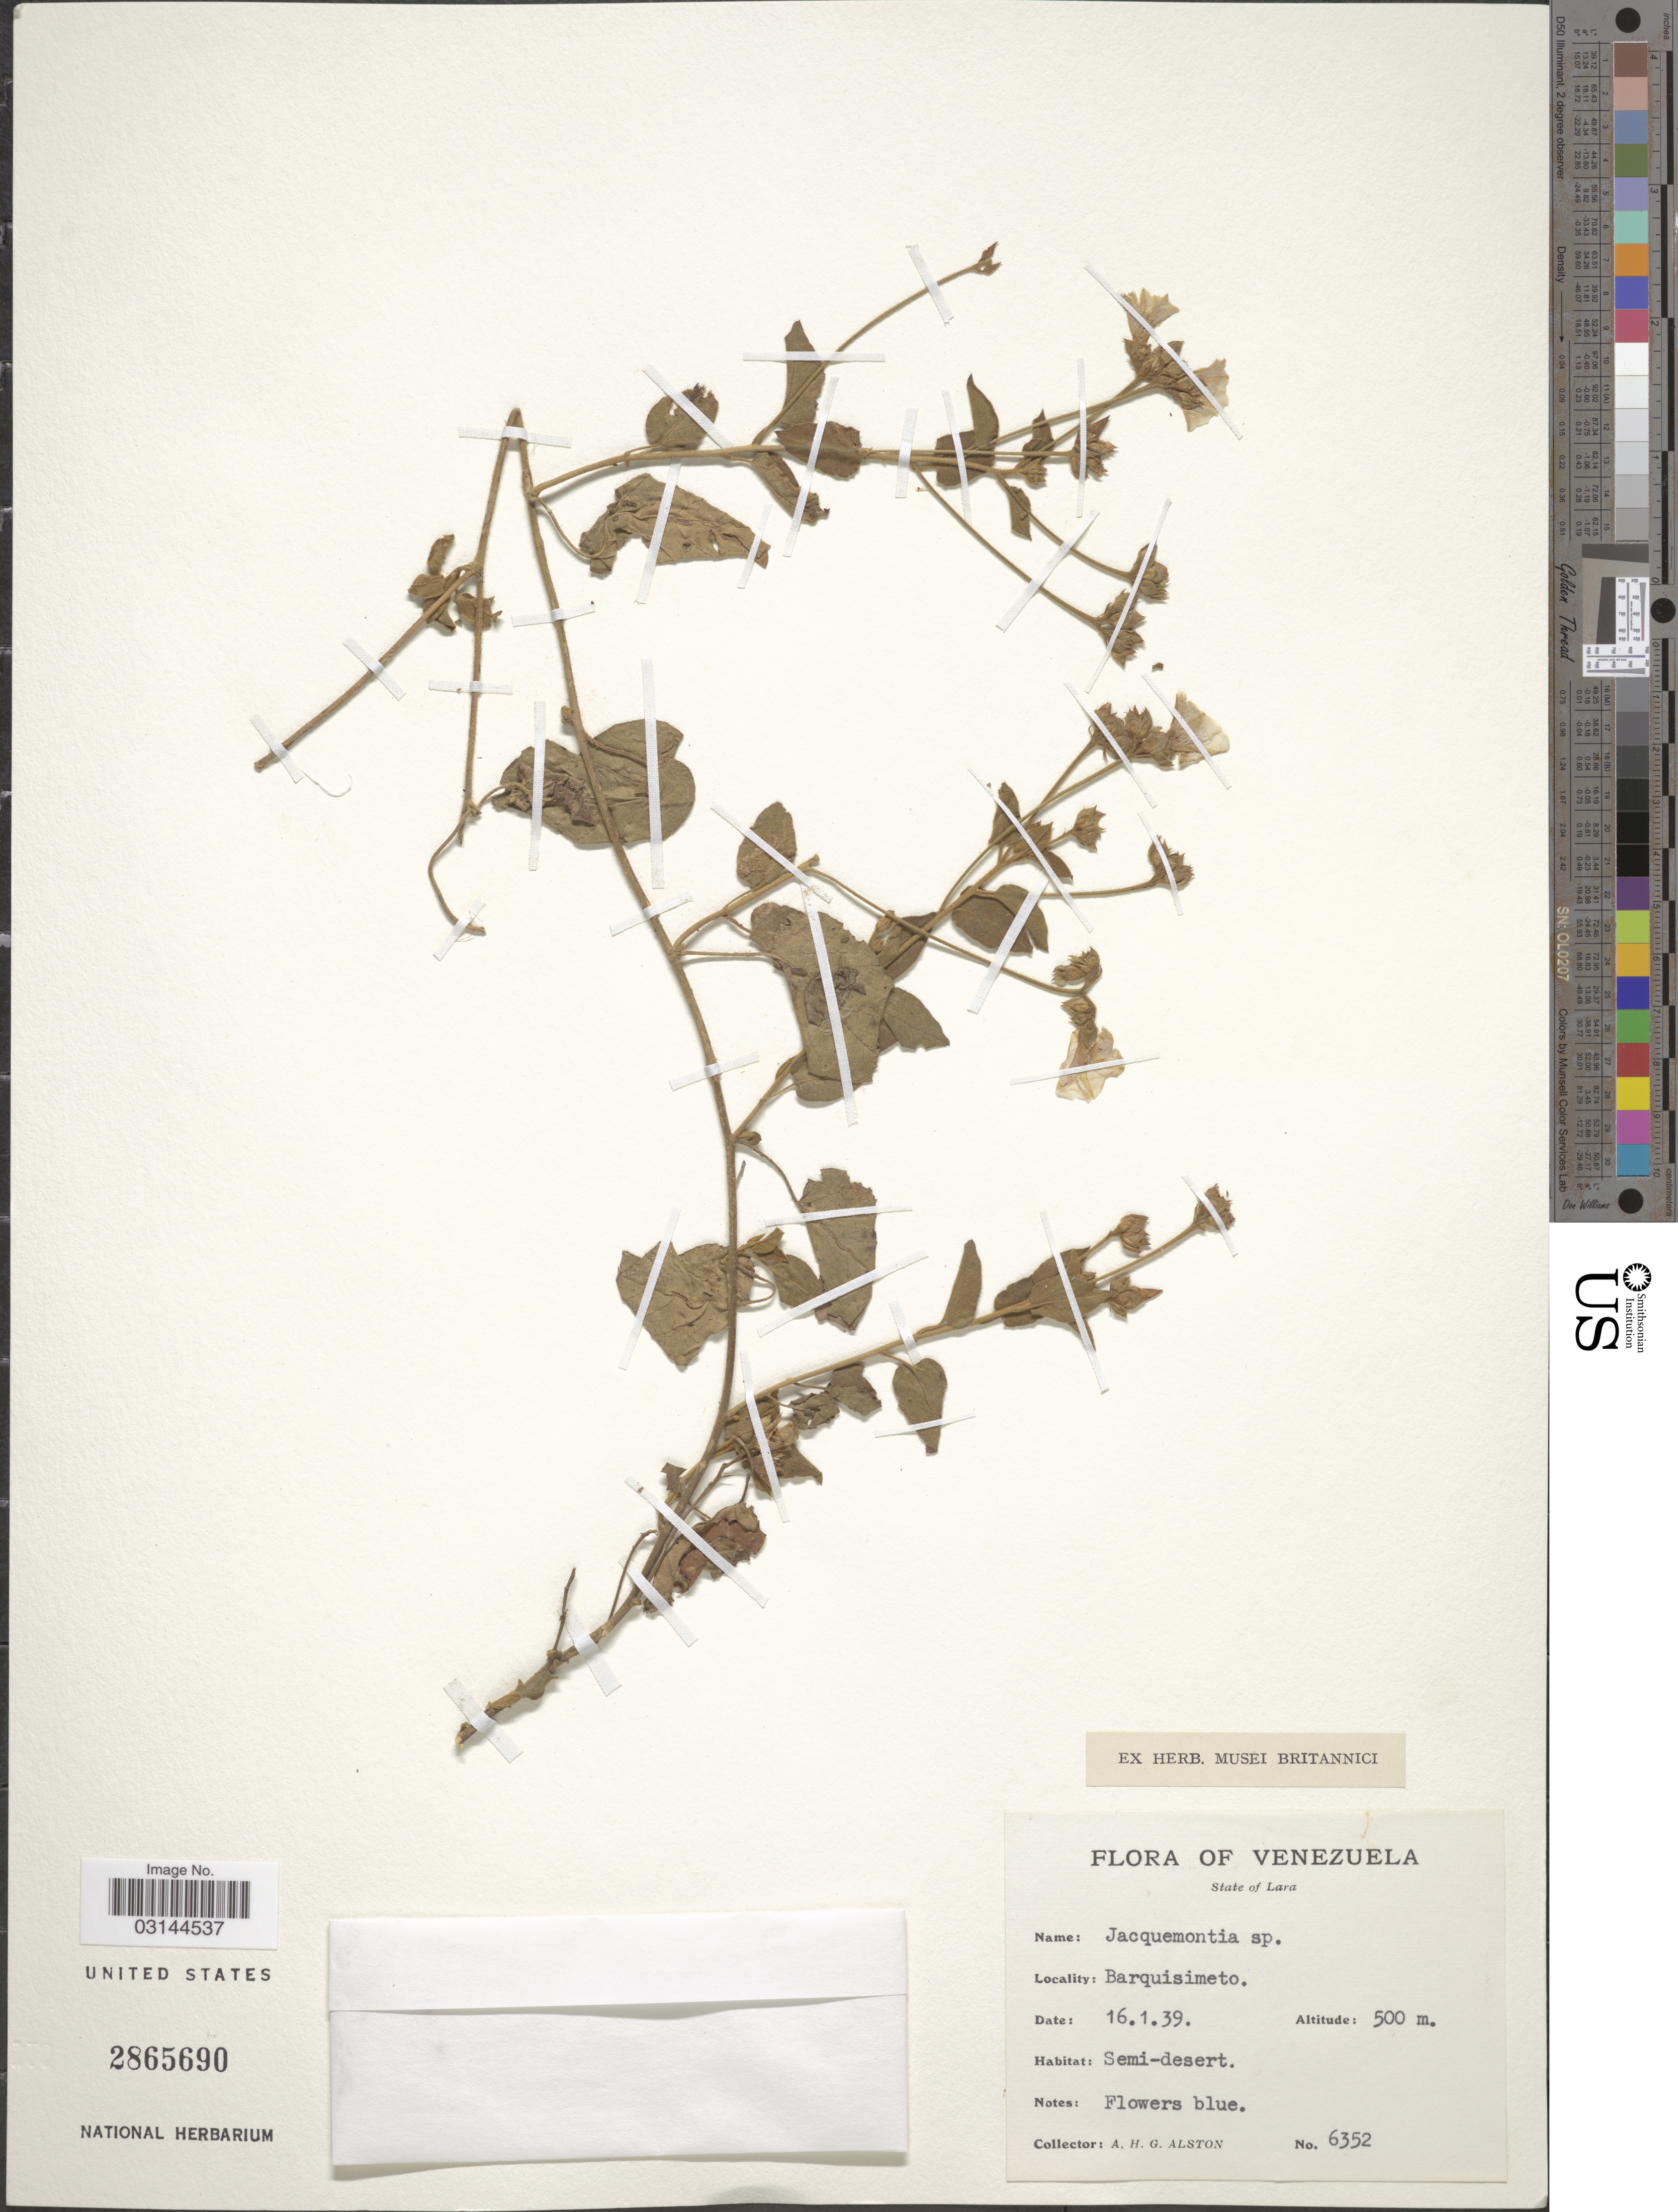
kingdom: Plantae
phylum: Tracheophyta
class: Magnoliopsida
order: Solanales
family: Convolvulaceae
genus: Jacquemontia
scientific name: Jacquemontia sp.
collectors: A. H. Alston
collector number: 6352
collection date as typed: Transcribed d/m/y: 16/1/39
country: Venezuela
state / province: Lara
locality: Barquisimeto.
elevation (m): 500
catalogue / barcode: US 2865690